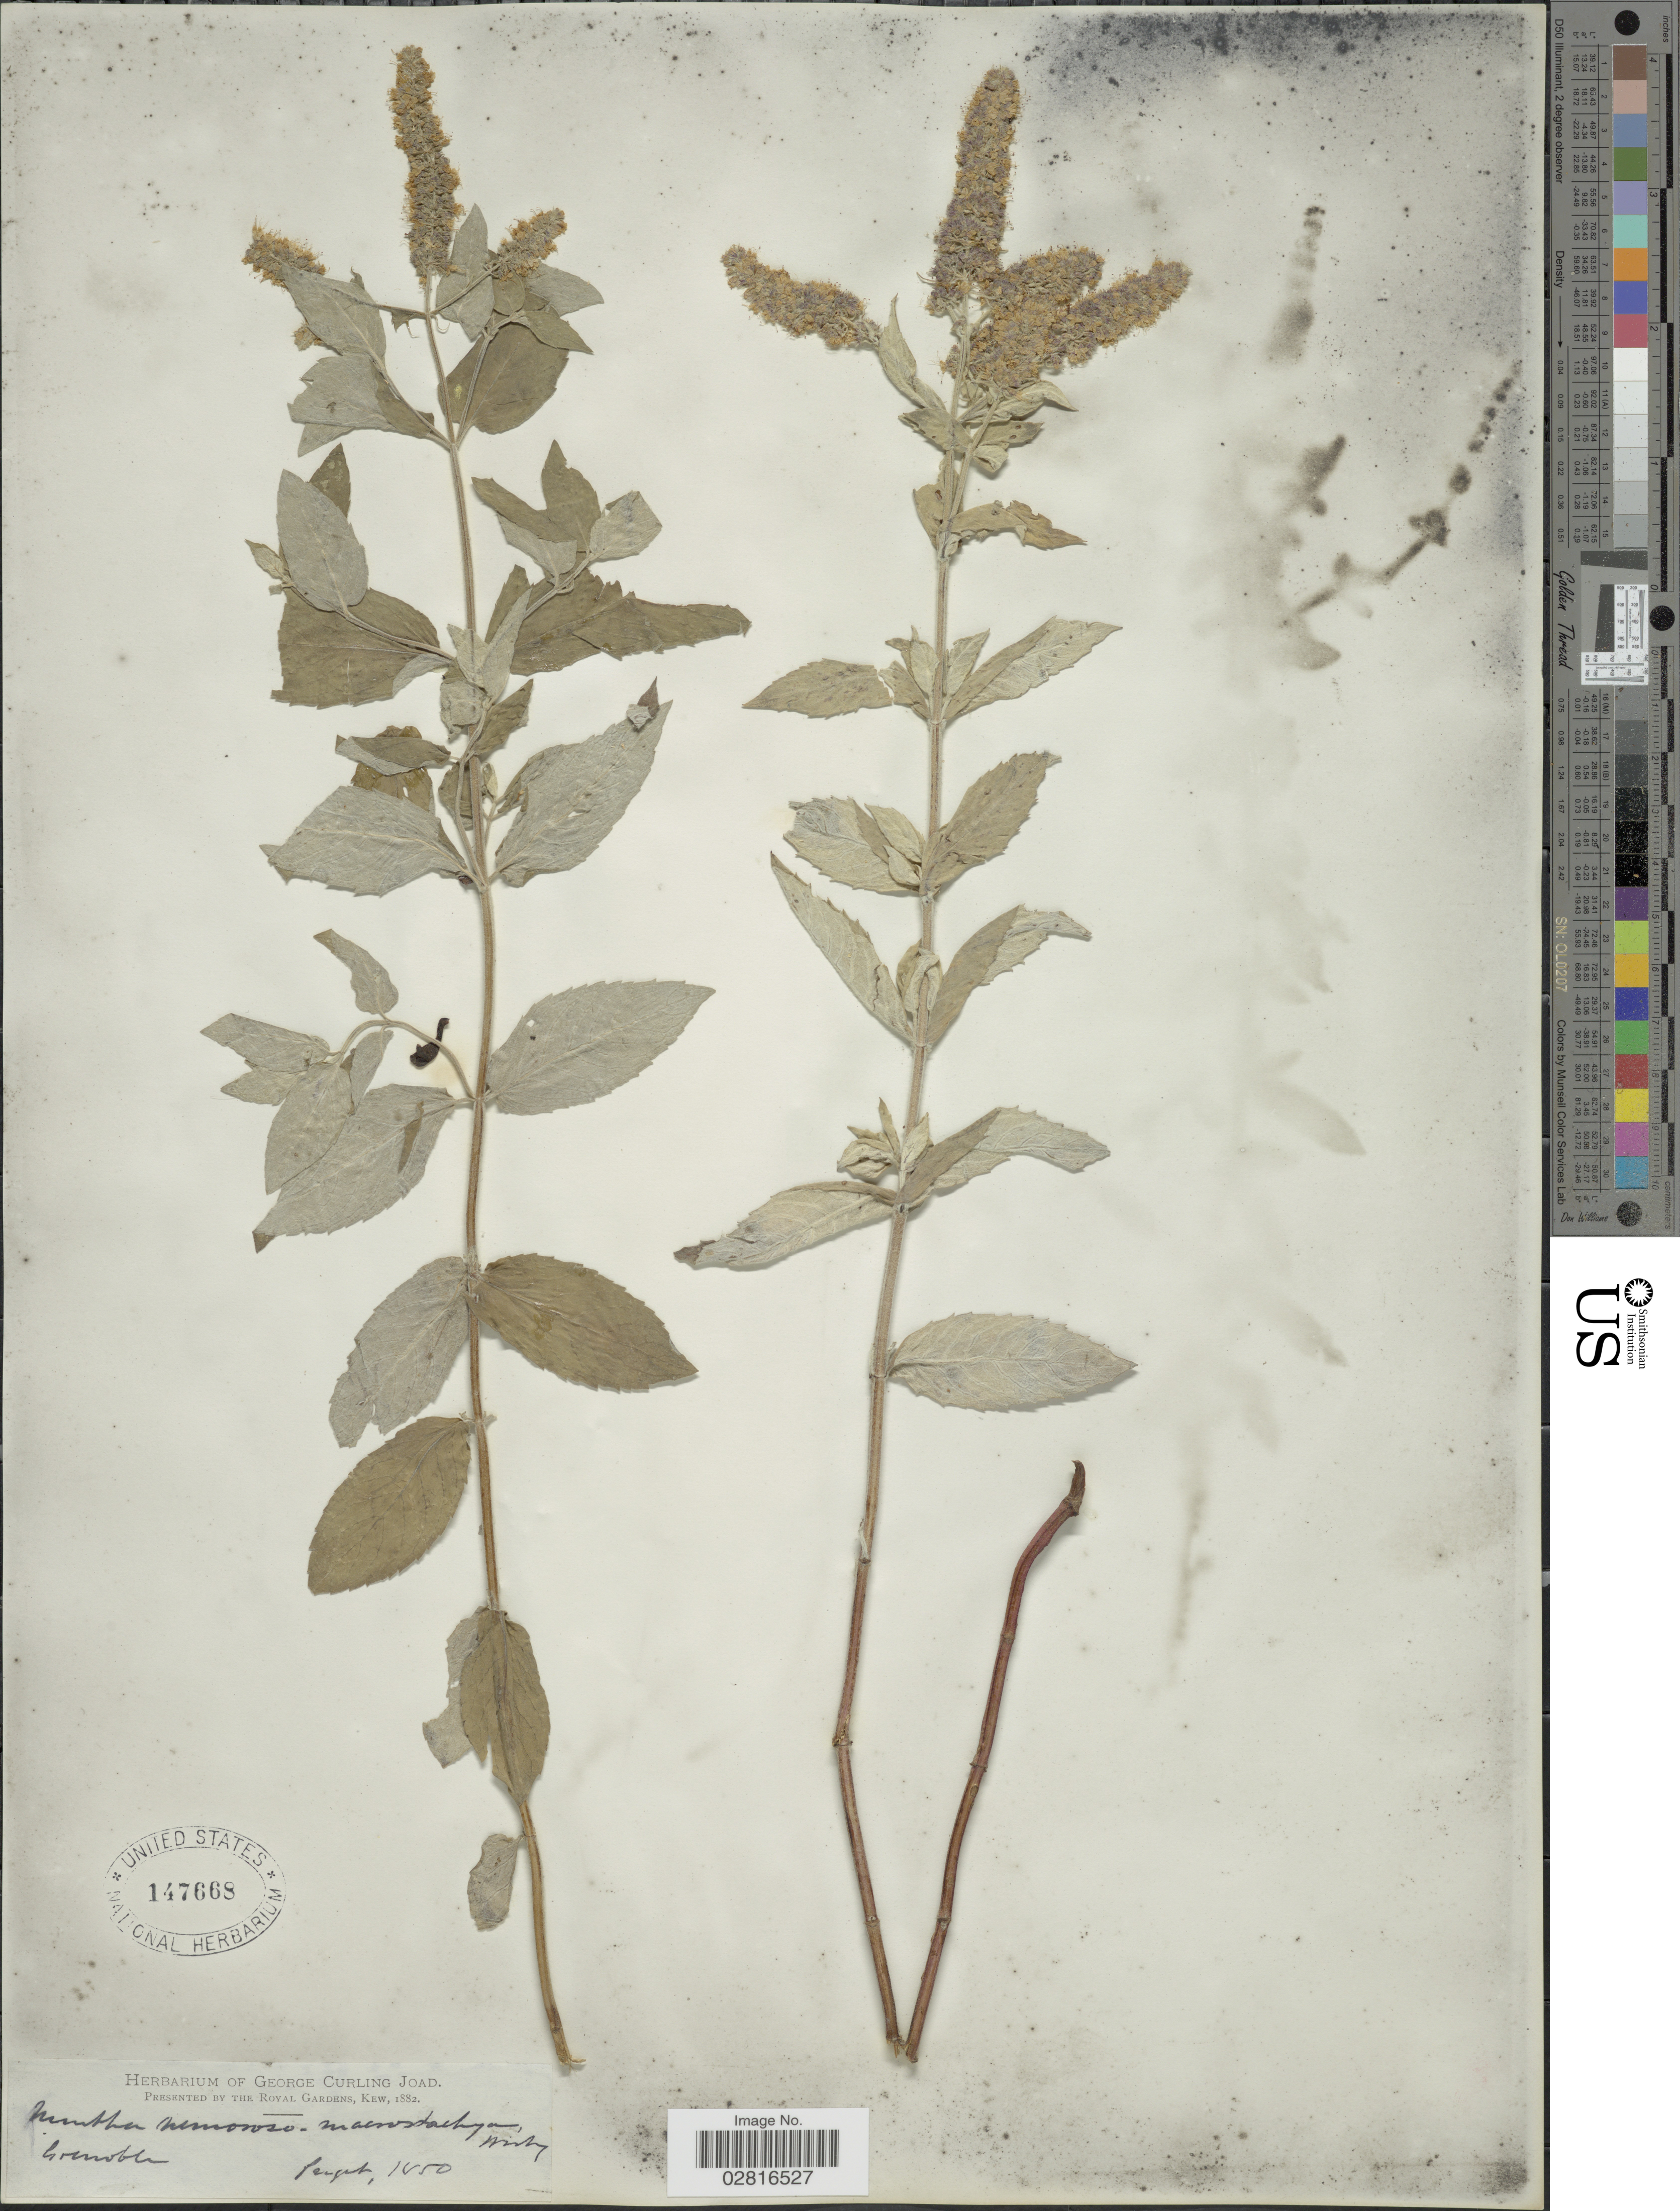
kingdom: Plantae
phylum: Tracheophyta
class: Magnoliopsida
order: Lamiales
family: Lamiaceae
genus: Mentha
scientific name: Mentha nemorosa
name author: Willd.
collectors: -. Puget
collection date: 1850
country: France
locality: Grenoble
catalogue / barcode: US 147668